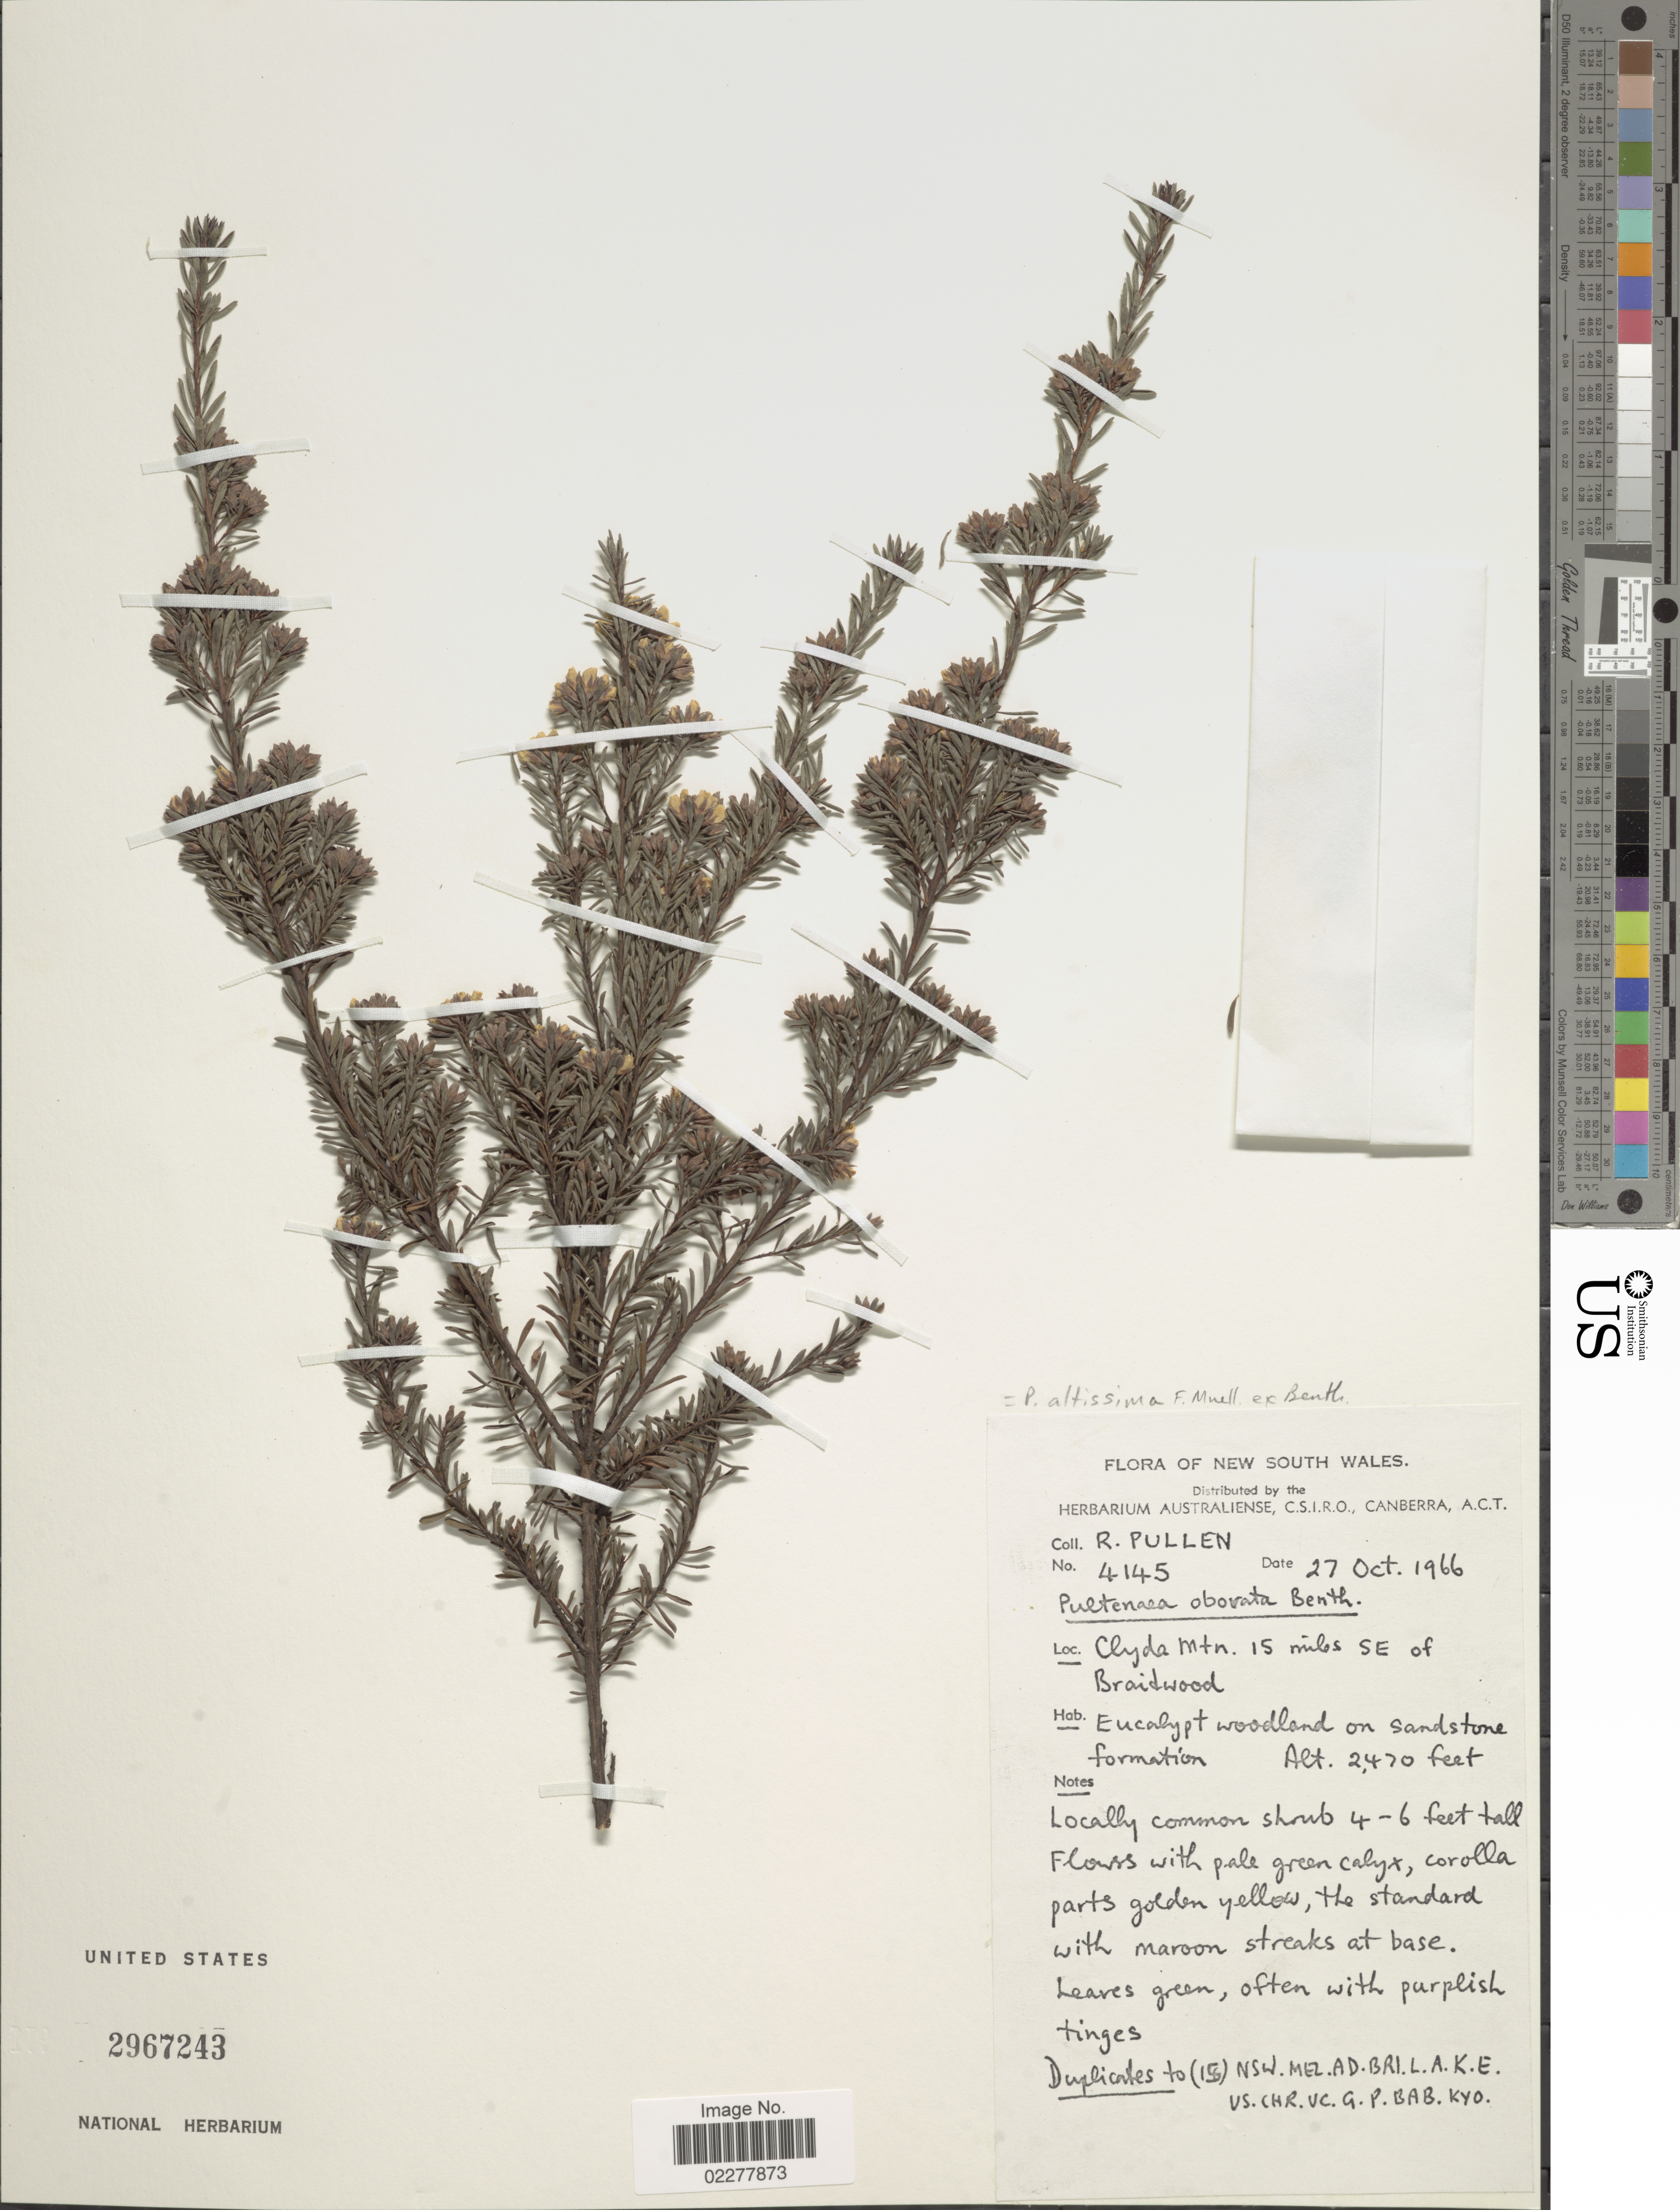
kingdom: Plantae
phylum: Tracheophyta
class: Magnoliopsida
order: Fabales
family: Fabaceae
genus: Pultenaea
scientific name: Pultenaea altissima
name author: F. Muell. ex Benth.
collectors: R. Pullen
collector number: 4145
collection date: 1966-10-27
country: Australia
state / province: New South Wales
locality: Clyda Mtn. 15 miles SE of Braidwood.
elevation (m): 753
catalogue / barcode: US 2967243